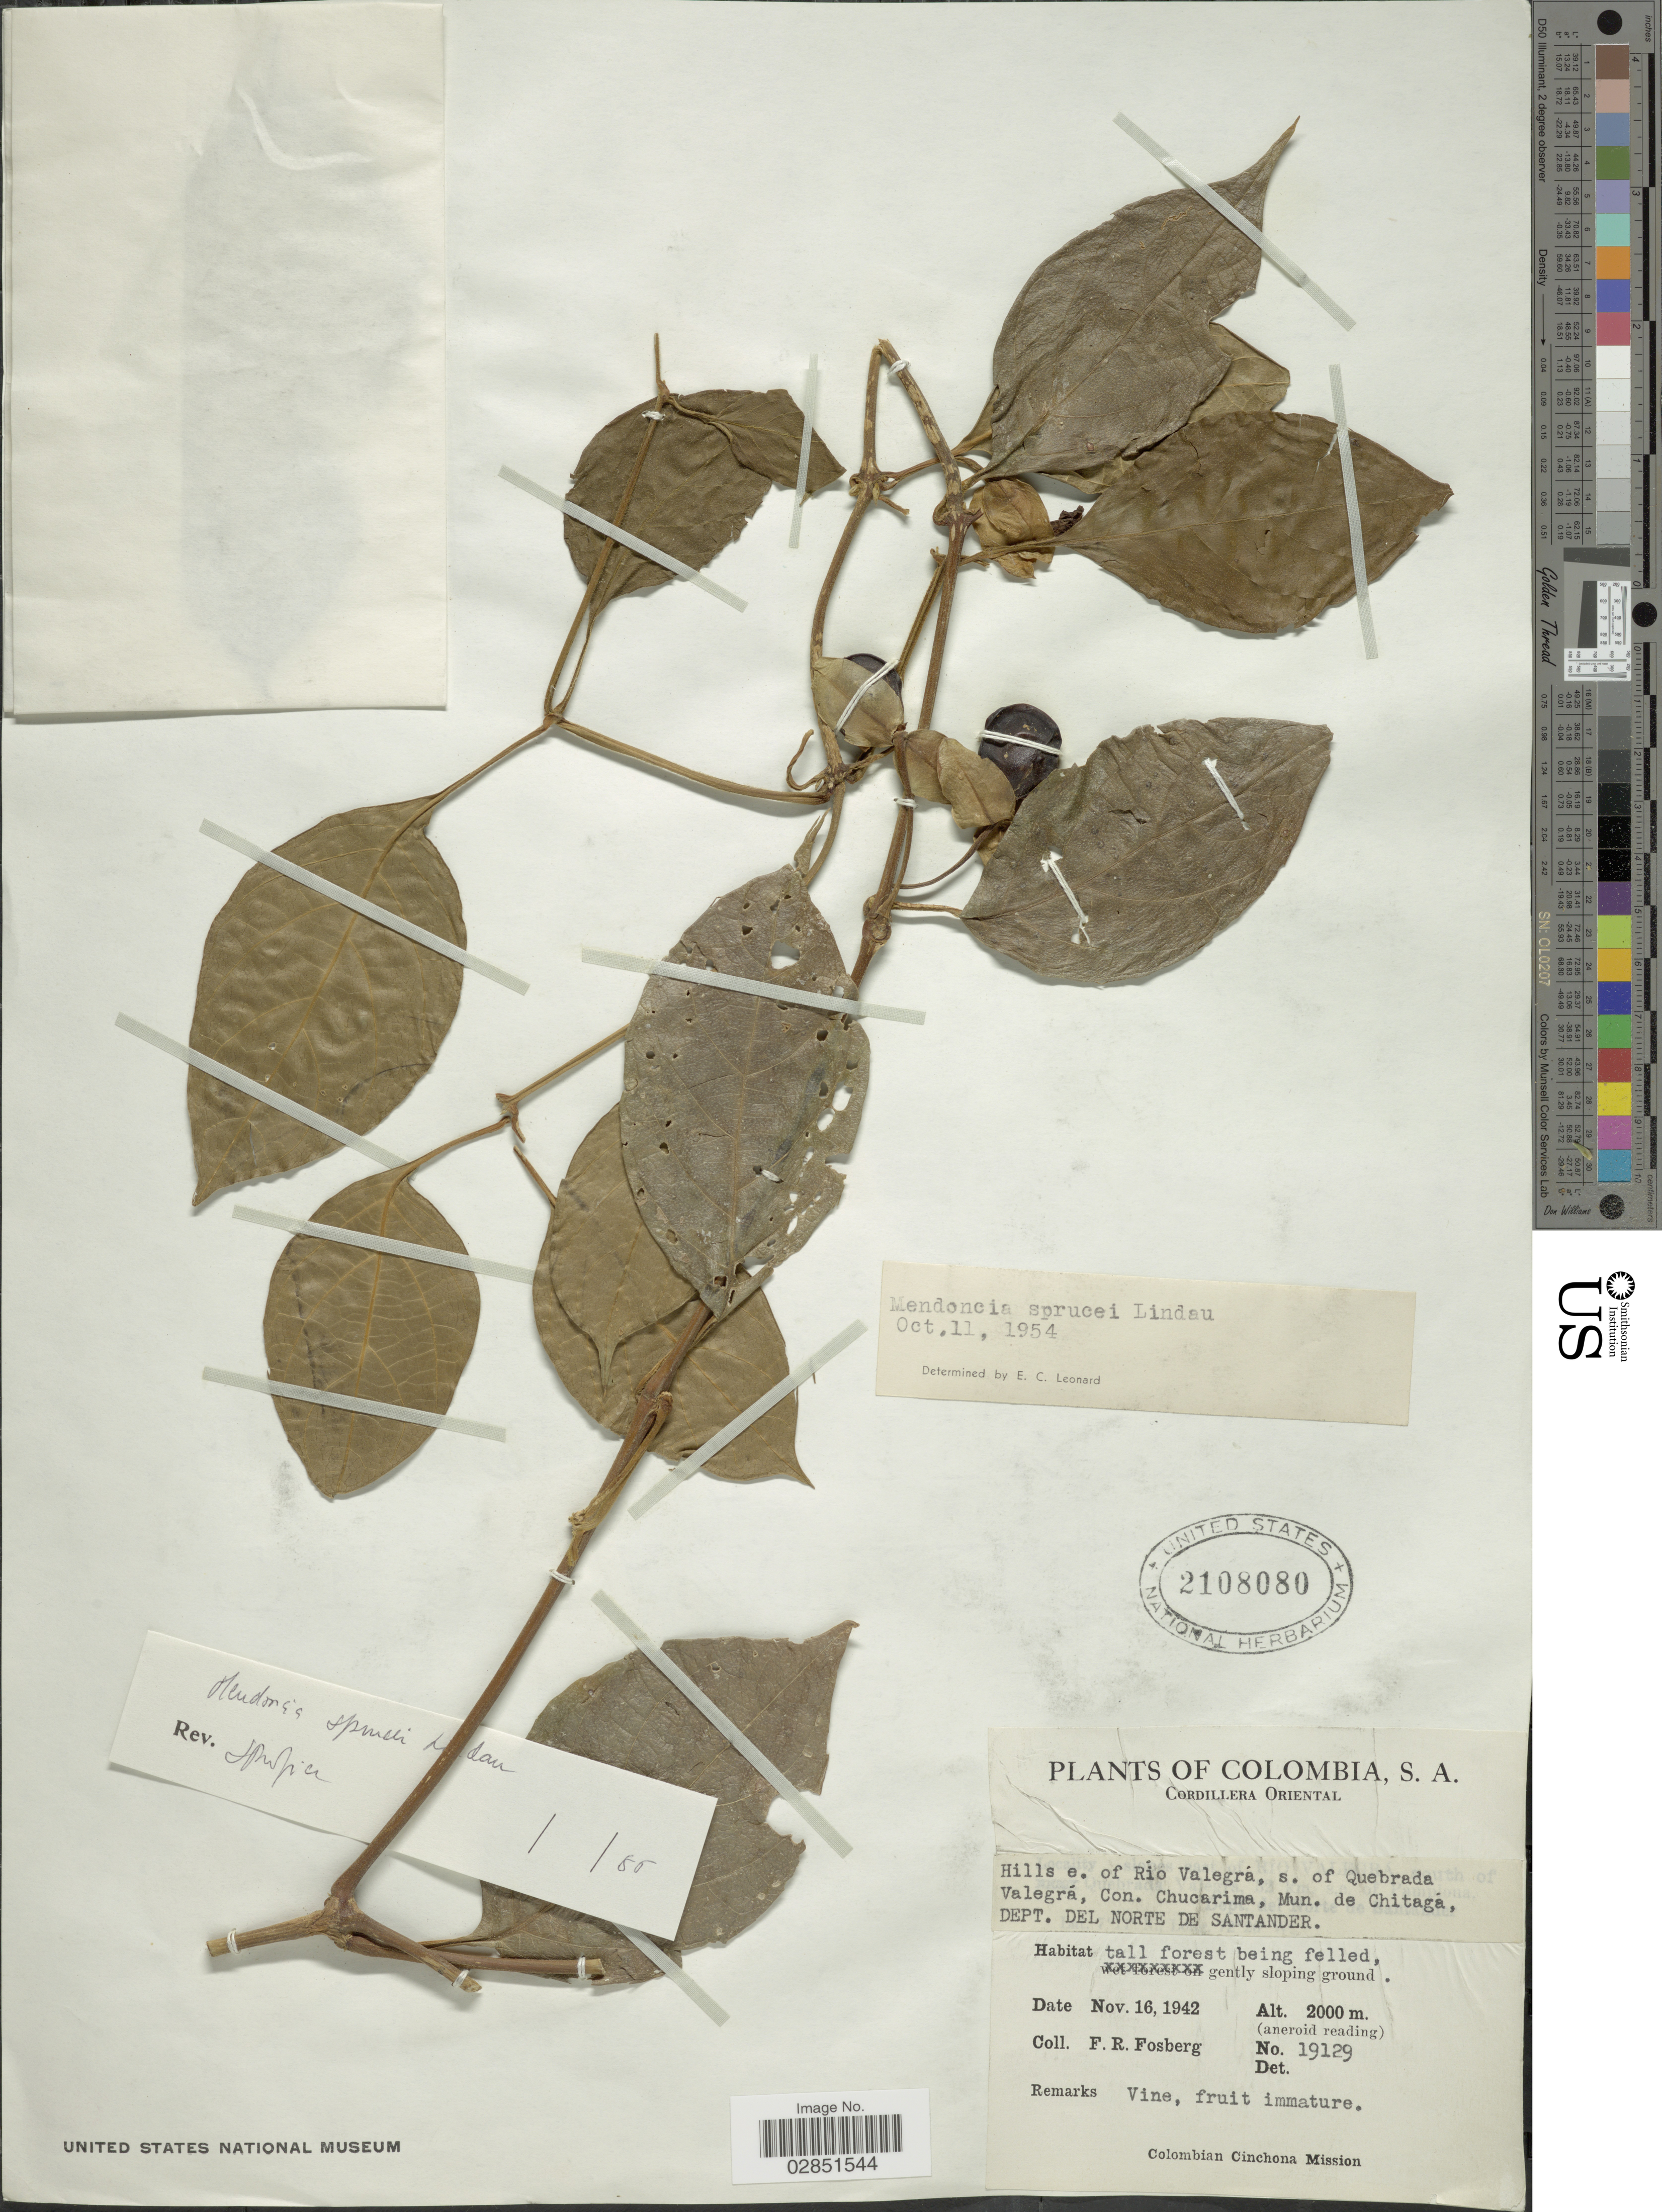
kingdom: Plantae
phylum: Tracheophyta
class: Magnoliopsida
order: Lamiales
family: Acanthaceae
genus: Mendoncia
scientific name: Mendoncia sprucei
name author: Lindau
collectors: F. R. Fosberg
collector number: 19129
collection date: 1942-11-16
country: Colombia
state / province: Norte de Santander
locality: Cordillera Oriental. Hills e. of Rio Valegrá, s. of Quebrada Valegrá, Con. Chucarima, Mun. de Chitaga, Dept. del Norte de Santander.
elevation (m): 2000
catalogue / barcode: US 2108080